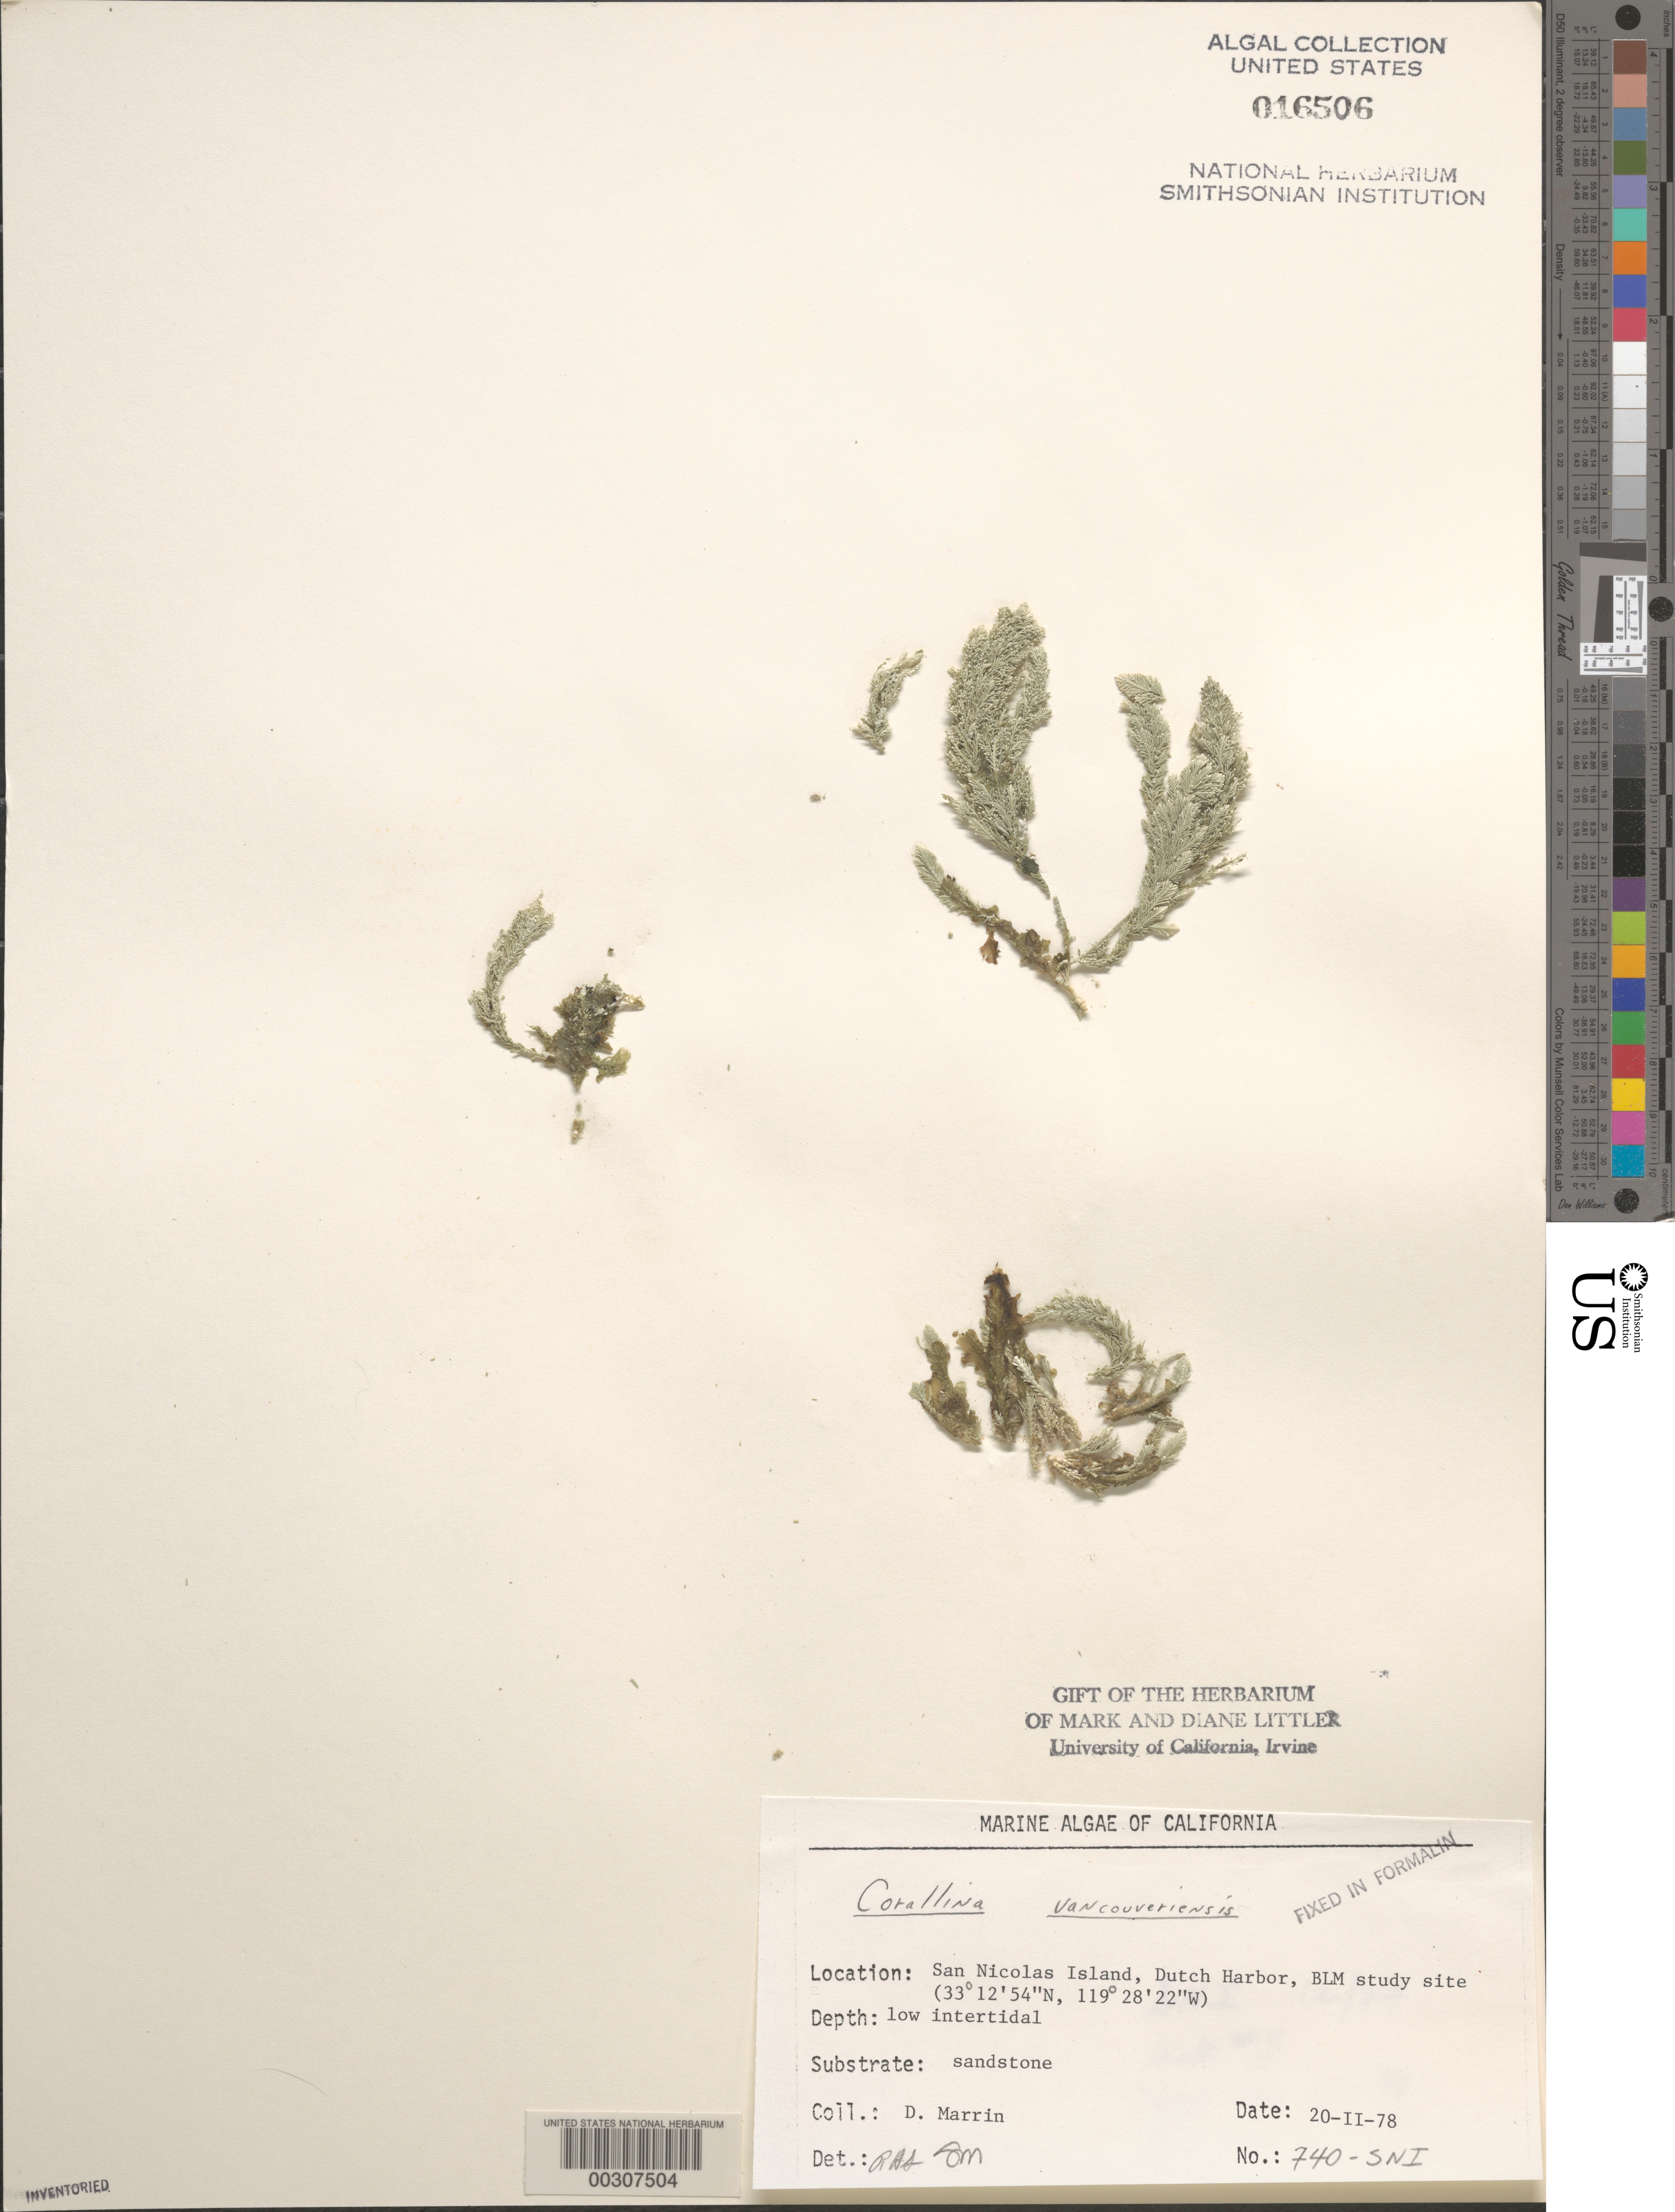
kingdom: Plantae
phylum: Rhodophyta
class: Florideophyceae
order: Corallinales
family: Corallinaceae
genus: Corallina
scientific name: Corallina vancouveriensis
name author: Yendo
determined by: Sims, Robert H.; Murray, S. N.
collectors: D. Marrin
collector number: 740-SNI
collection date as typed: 20 Feb 1978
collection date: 1978-02-20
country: United States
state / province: California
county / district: Ventura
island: San Nicolas Island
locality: Dutch Harbor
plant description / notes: BLM-SOCALBIGHT Rocky Intertidal Survey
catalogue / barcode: US 16506